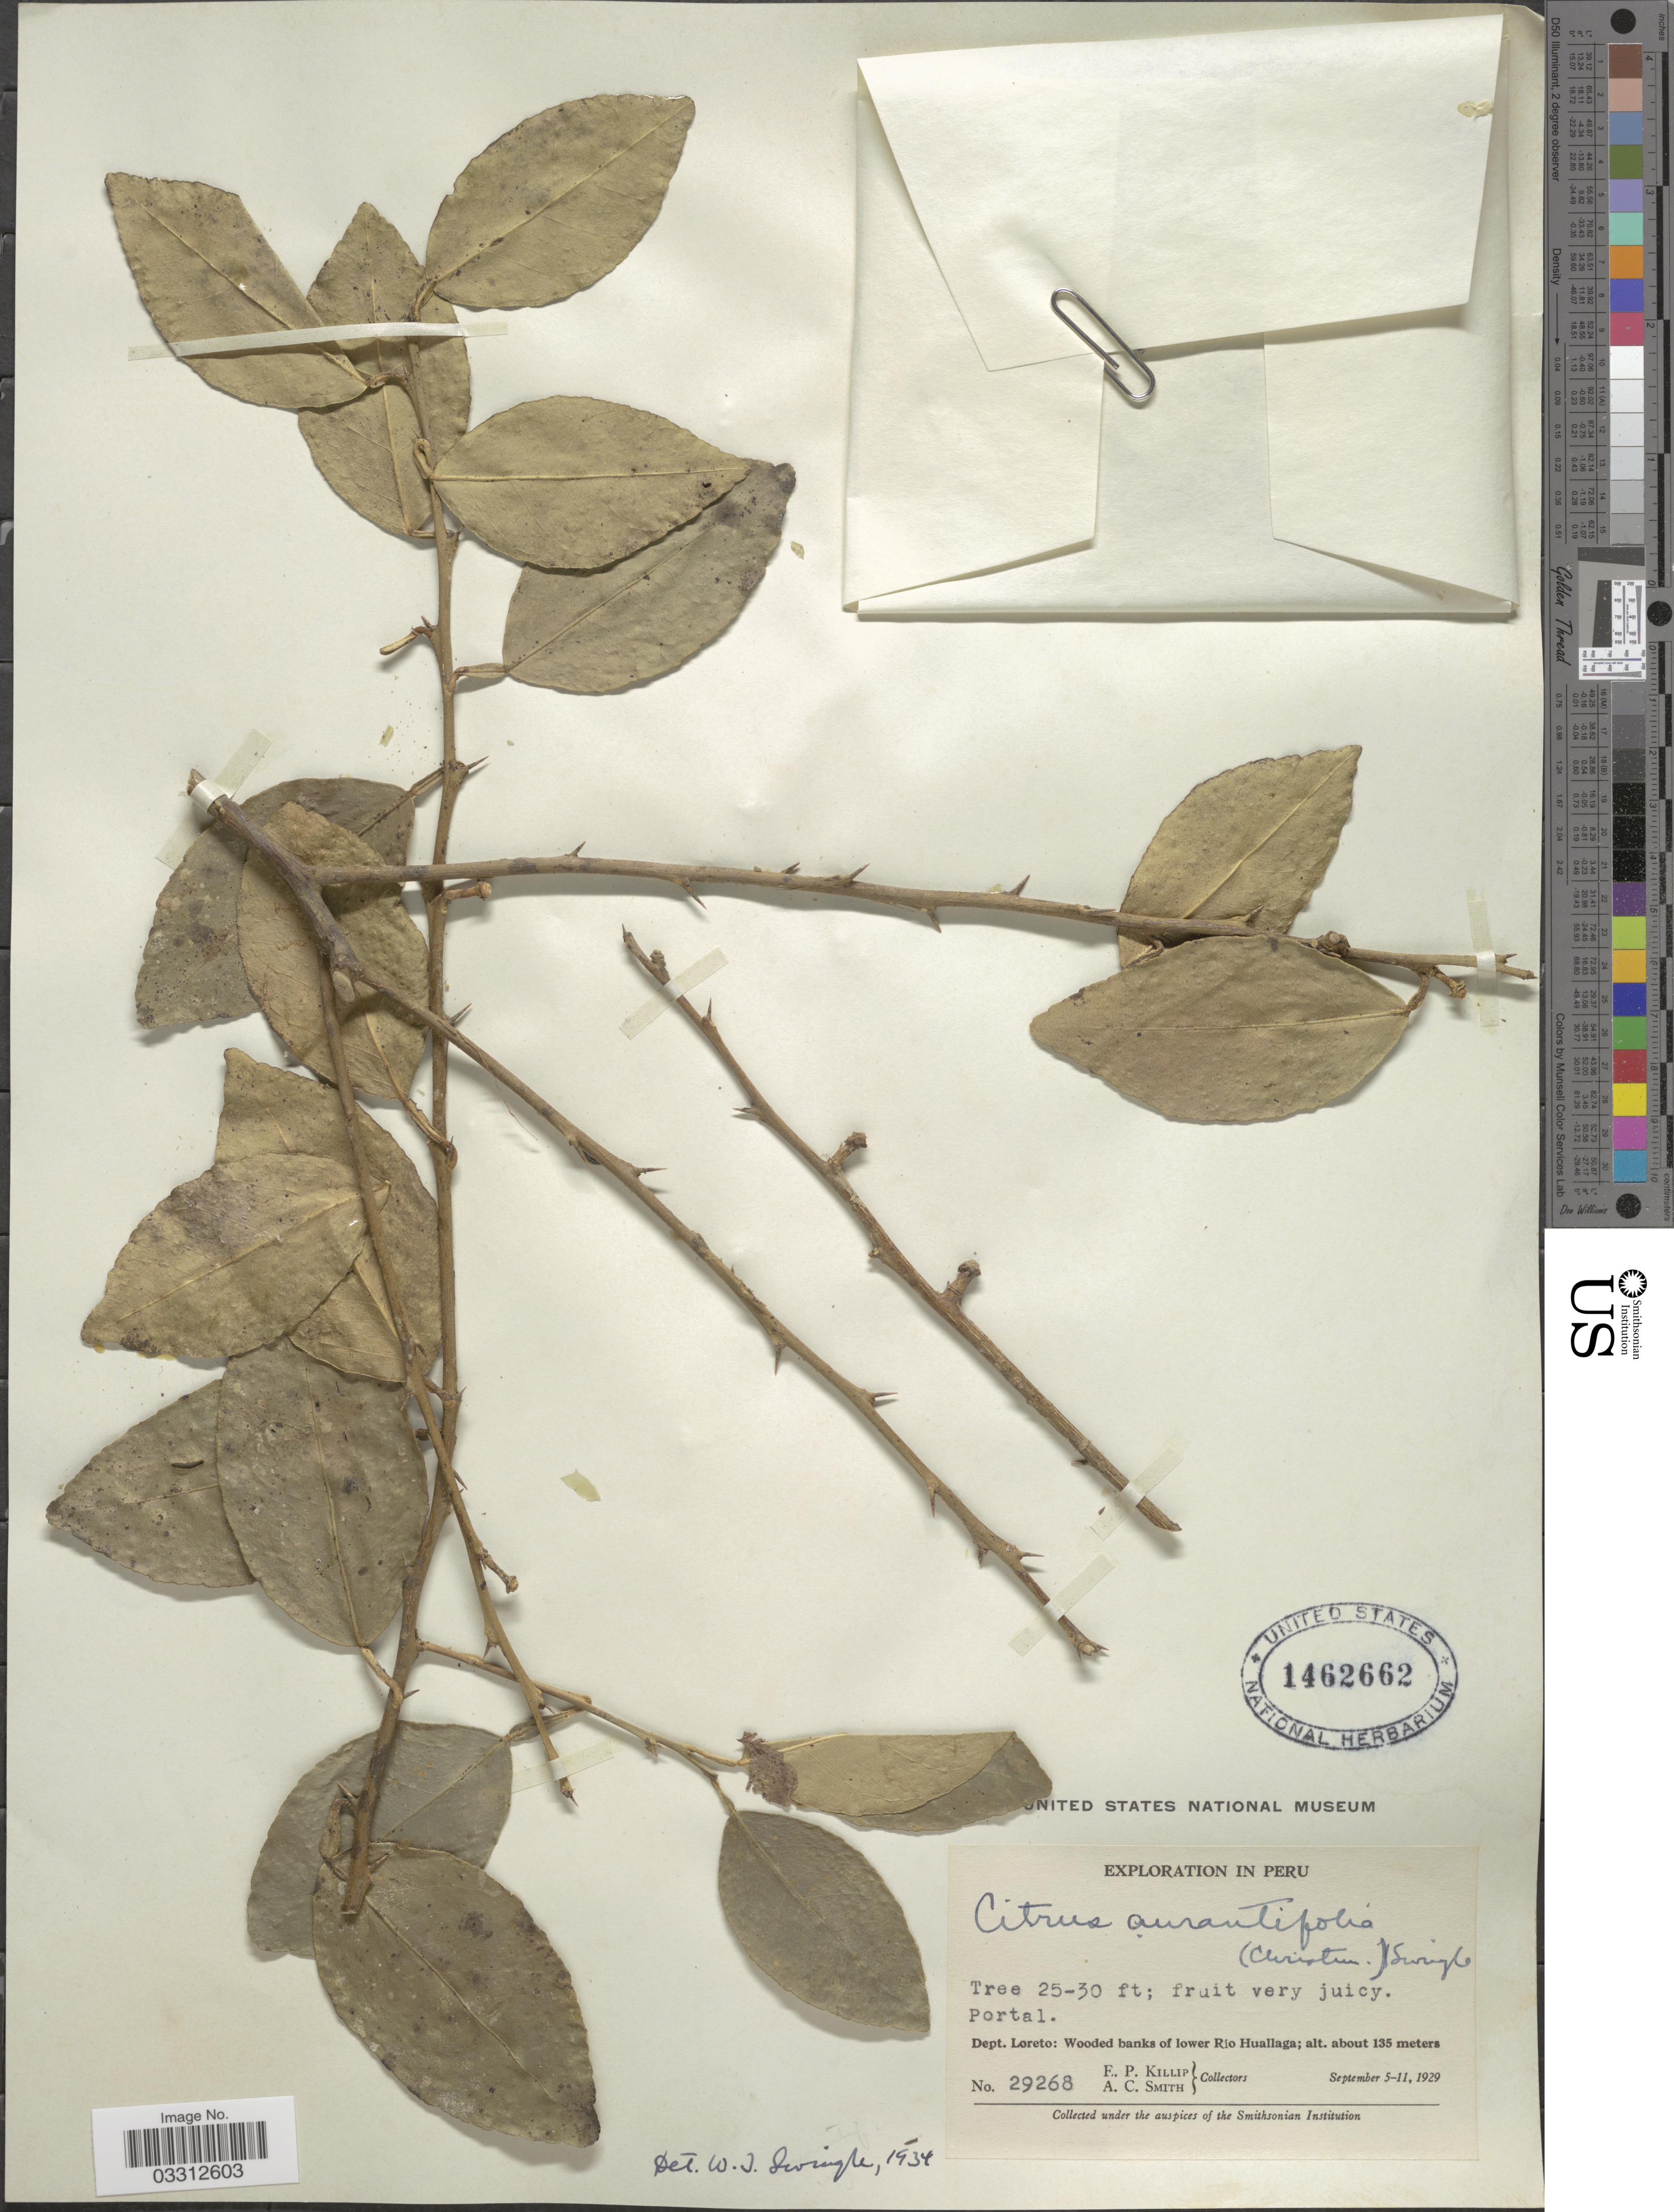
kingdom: Plantae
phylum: Tracheophyta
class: Magnoliopsida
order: Sapindales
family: Rutaceae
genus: Citrus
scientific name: Citrus x aurantifolia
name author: (Christm.) Swingle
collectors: E. P. Killip & A. C. Smith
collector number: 29268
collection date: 1929-09-05/1929-09-11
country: Peru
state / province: Loreto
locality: Dept. Loreto: Wooded banks of lower Río Huallaga.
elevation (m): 135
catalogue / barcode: US 1462662